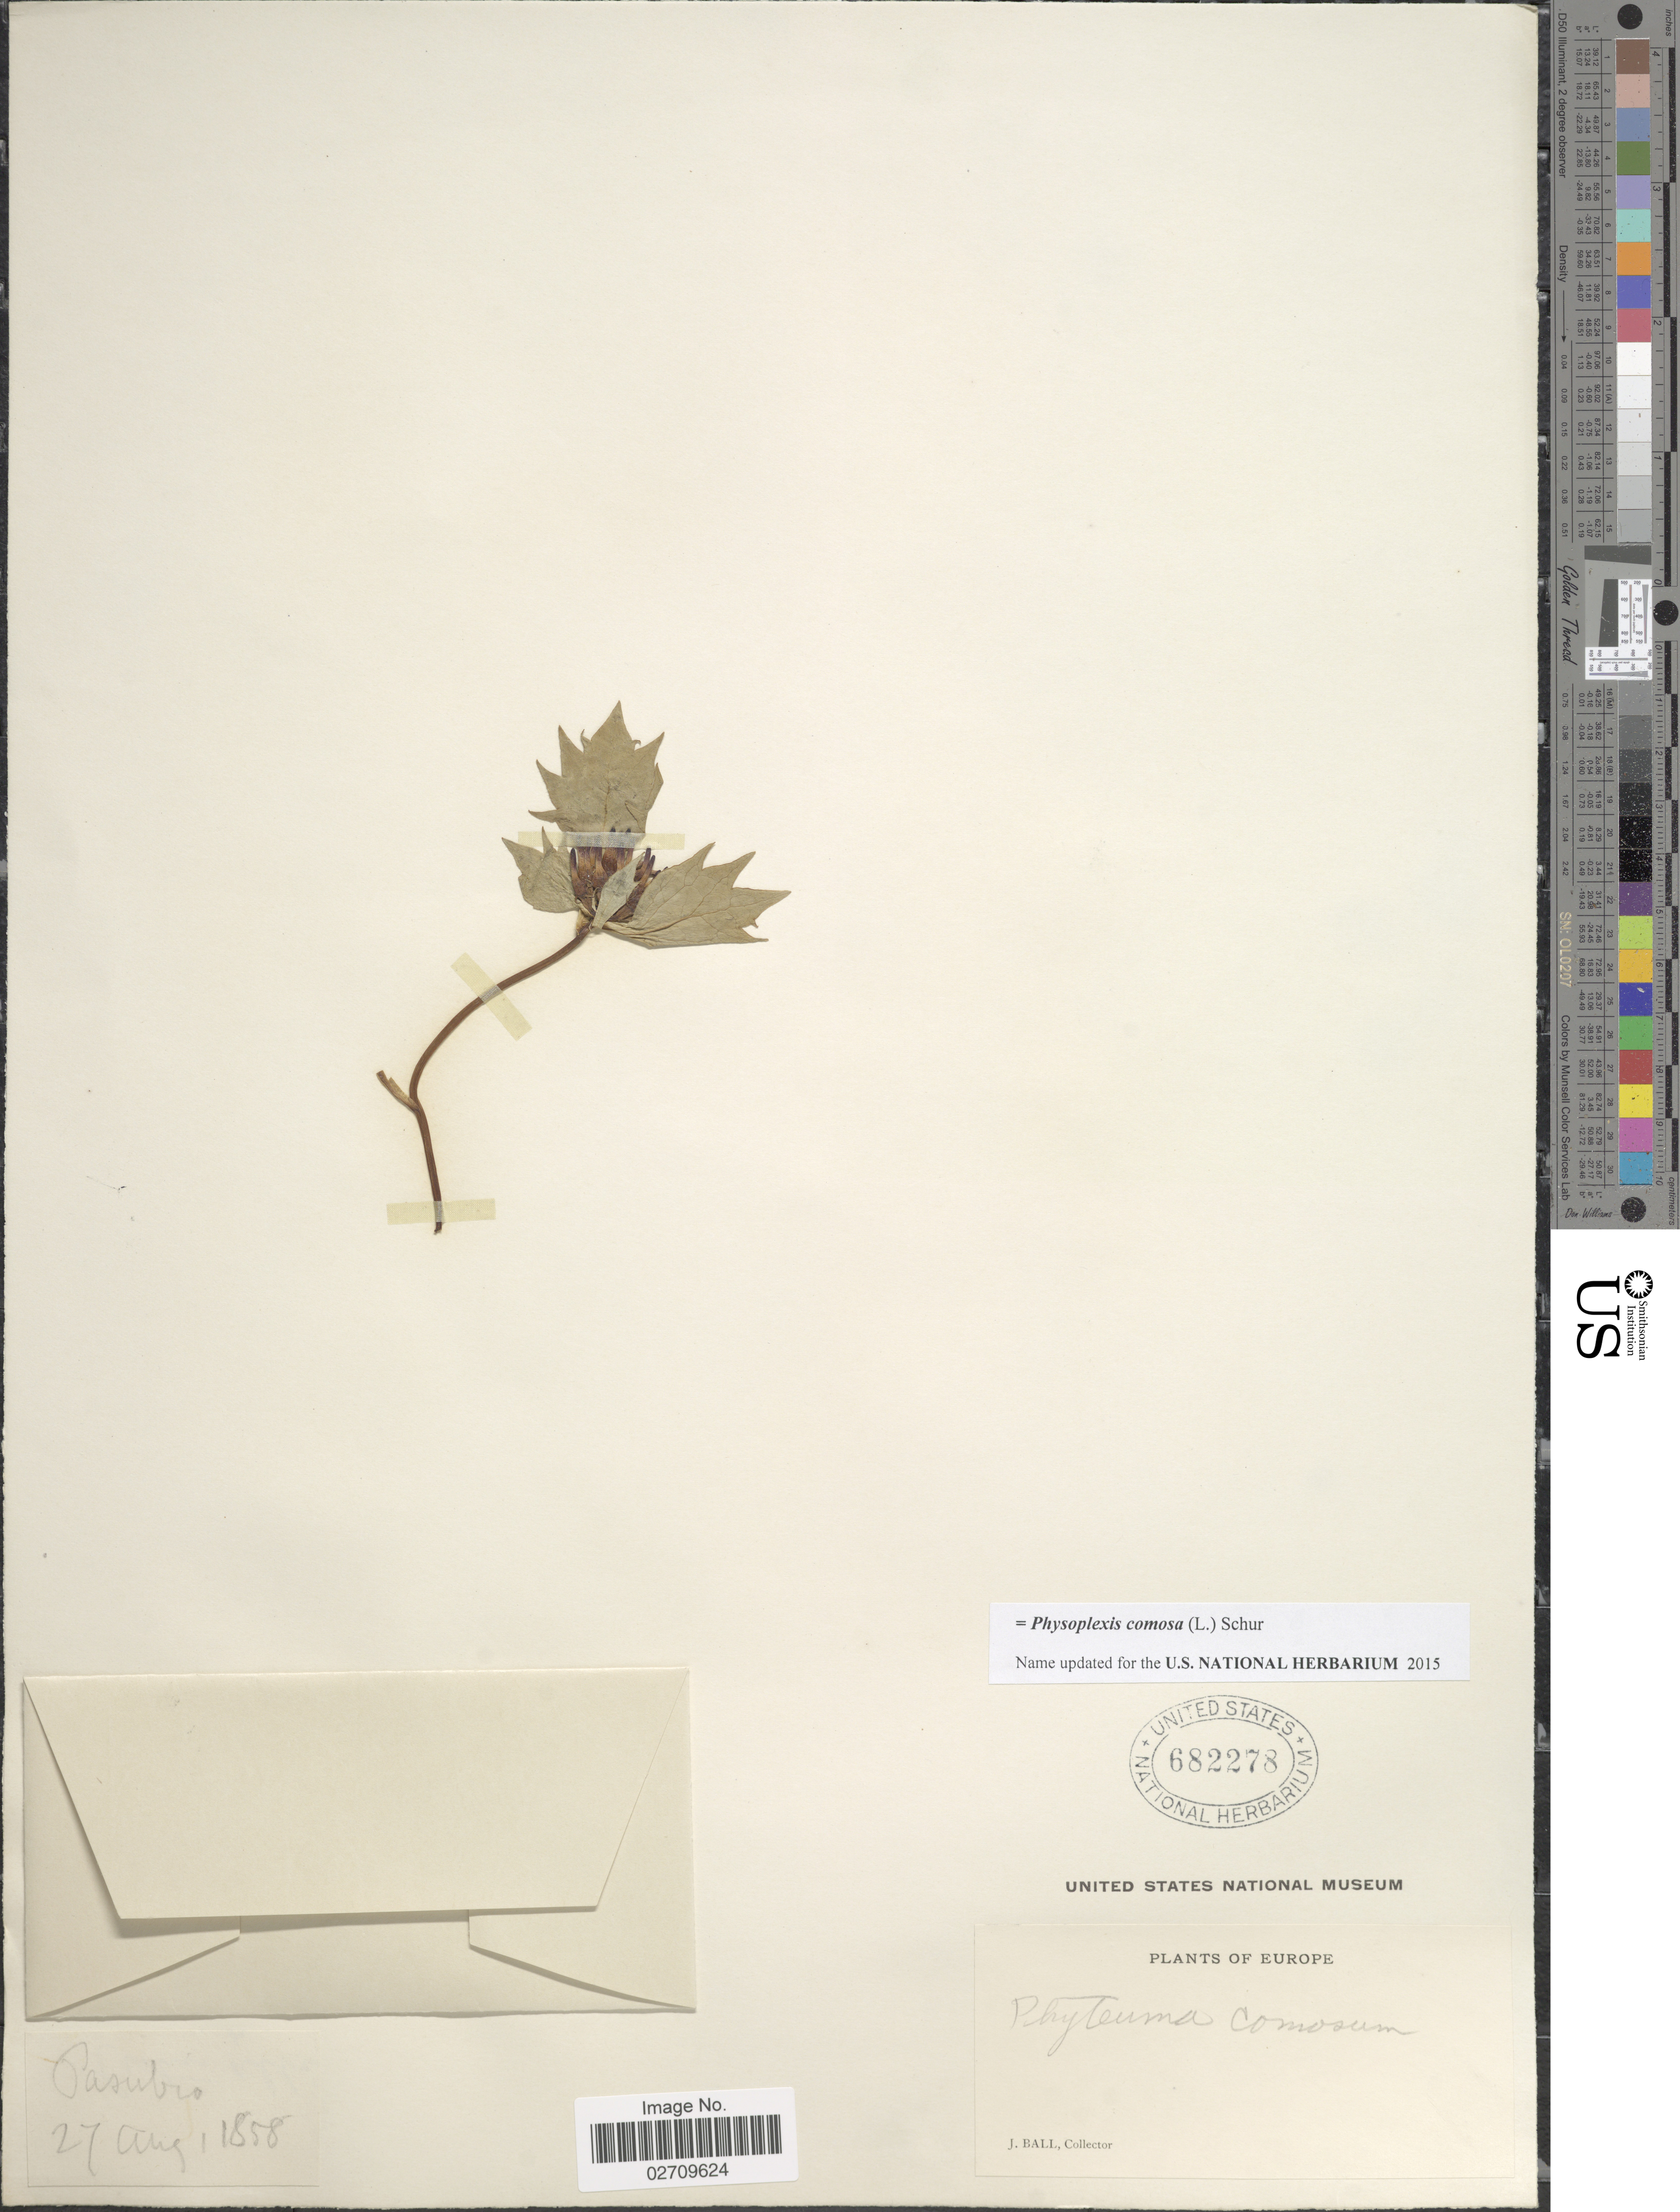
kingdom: Plantae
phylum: Tracheophyta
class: Magnoliopsida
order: Asterales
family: Campanulaceae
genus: Physoplexis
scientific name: Physoplexis comosa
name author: (L.) Schur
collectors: J. Ball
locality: Europe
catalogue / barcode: US 682278